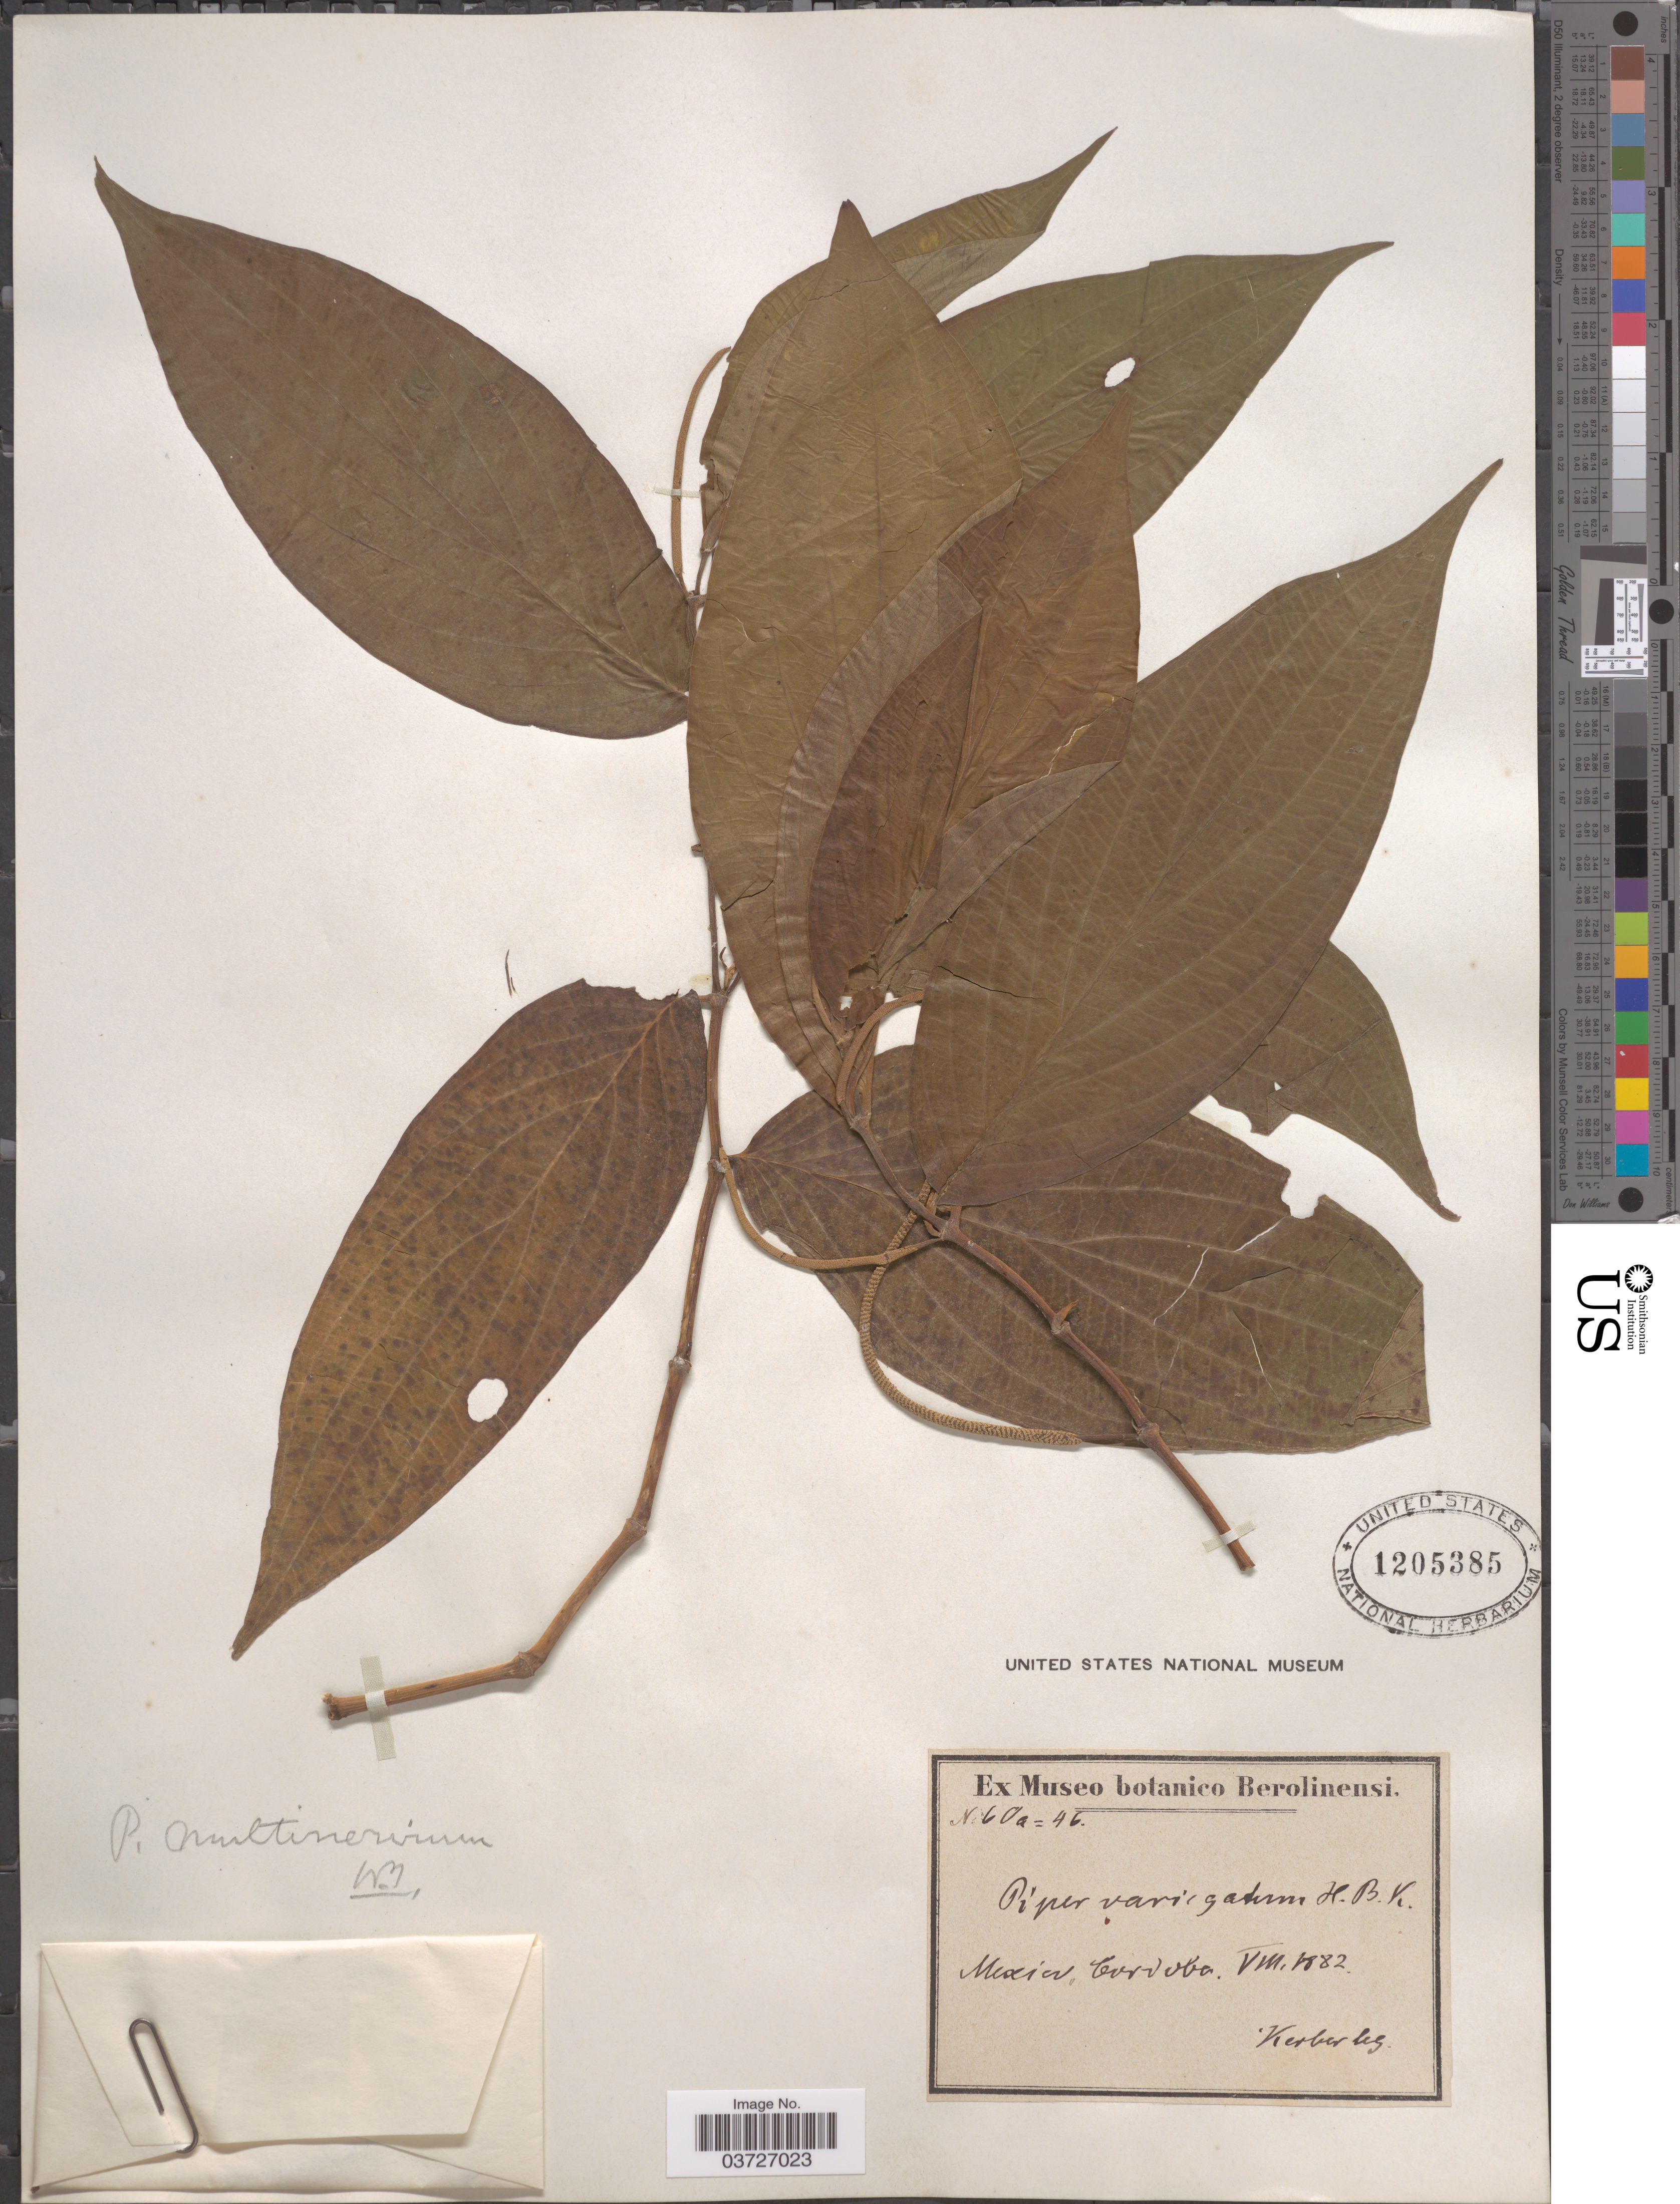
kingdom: Plantae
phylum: Tracheophyta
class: Magnoliopsida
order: Piperales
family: Piperaceae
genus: Piper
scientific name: Piper multinervium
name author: M. Martens & Galeotti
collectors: -. Kerber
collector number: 46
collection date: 1882-08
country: Mexico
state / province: Veracruz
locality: Cordoba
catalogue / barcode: US 1205385